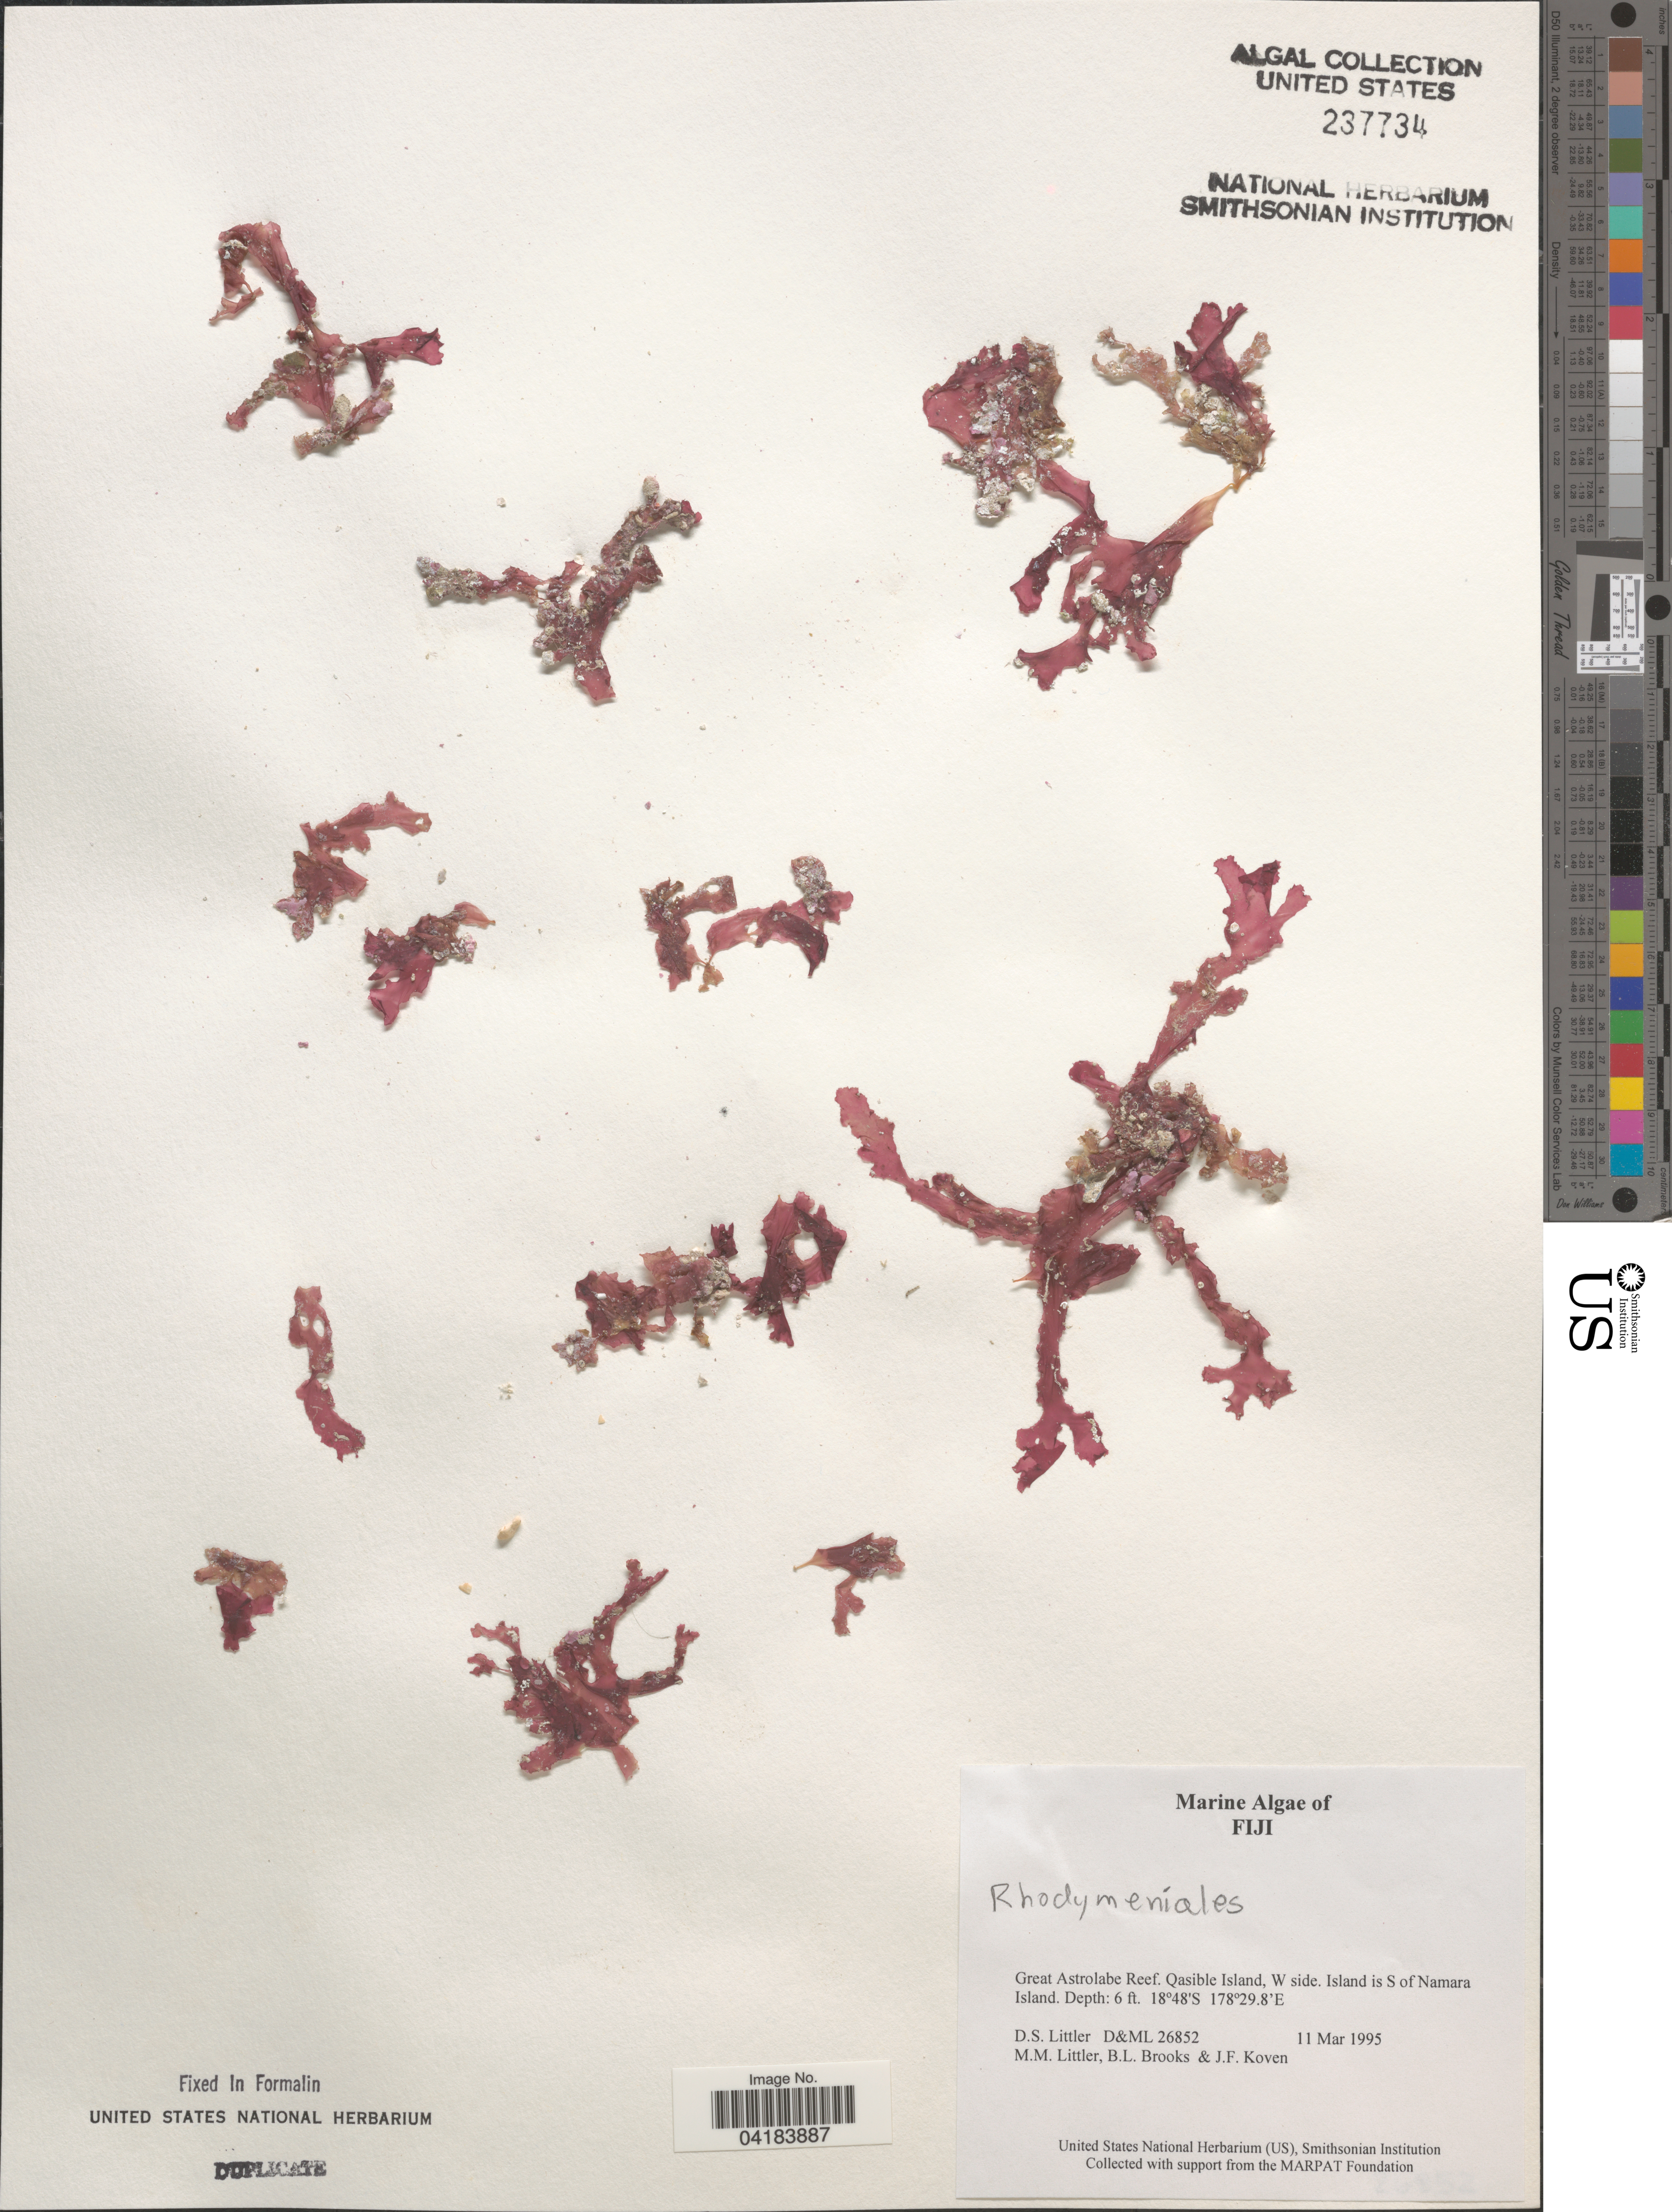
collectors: D. S. Littler, B. Brooks & J. Koven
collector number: D&ML26852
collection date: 1995-03-11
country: Fiji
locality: Great Astrolabe Reef. Qasible Island, W side. Island is S of Namara Island.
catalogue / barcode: US 237734